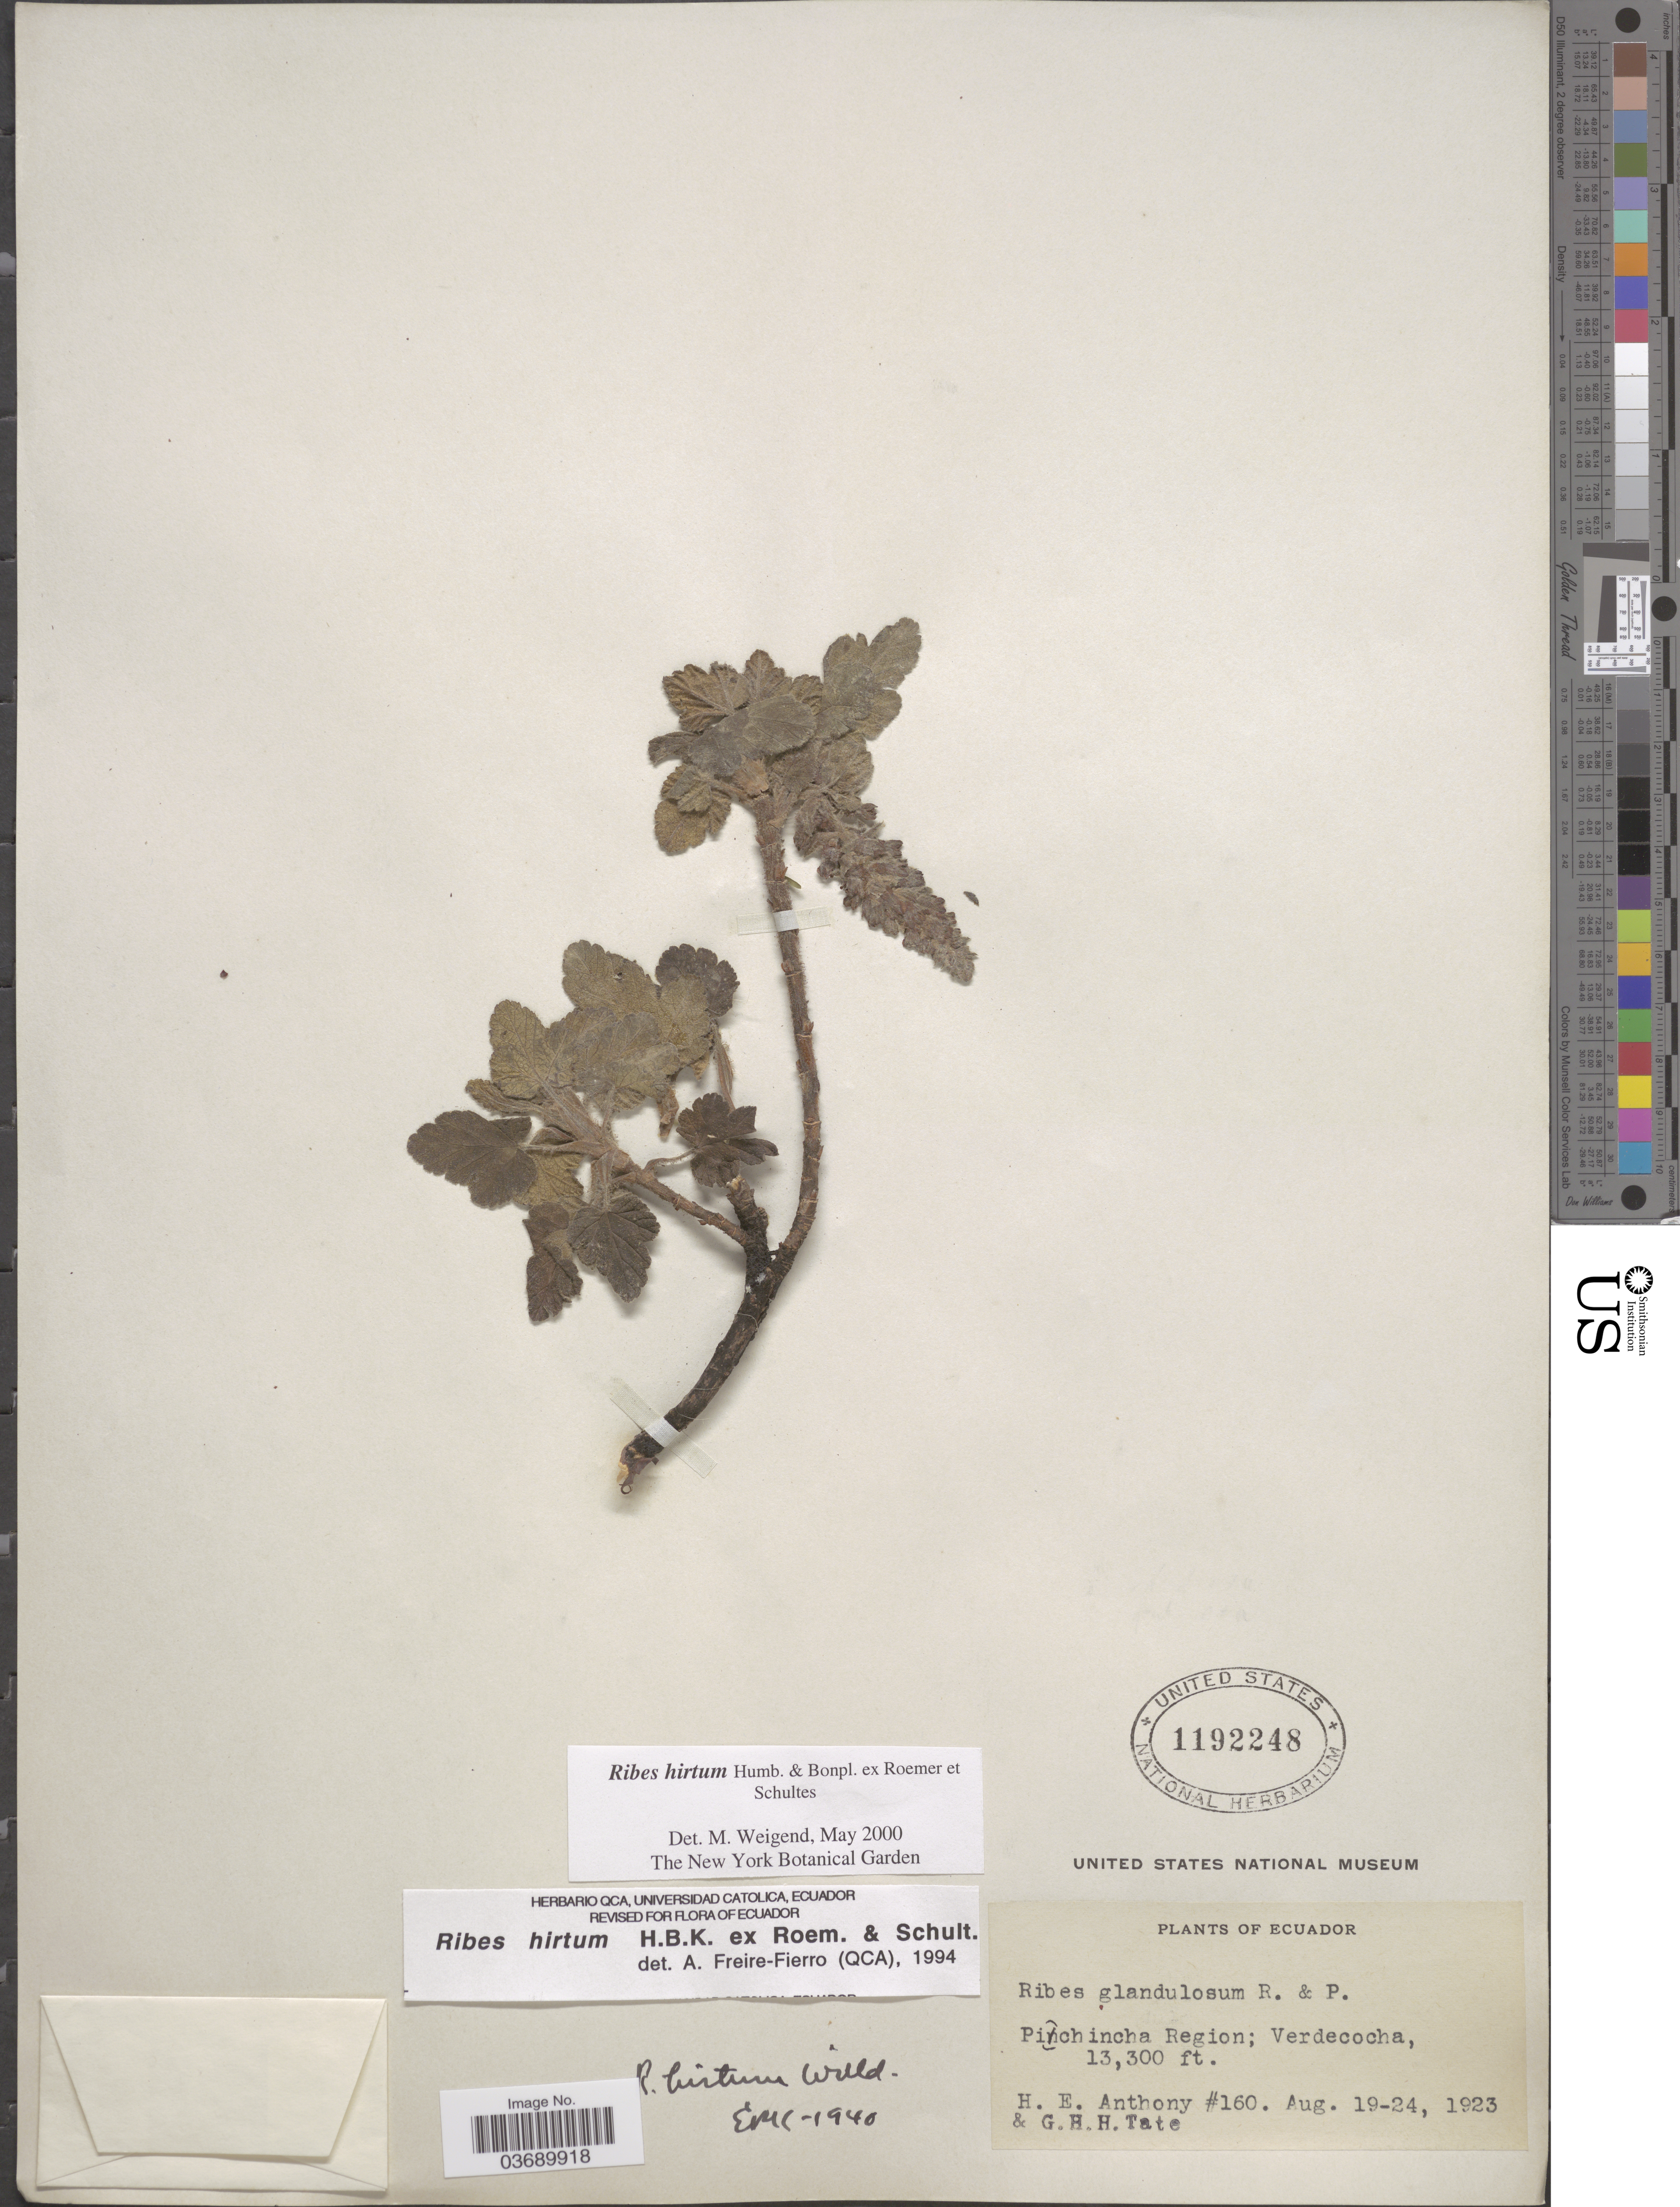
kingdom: Plantae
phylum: Tracheophyta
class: Magnoliopsida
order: Saxifragales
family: Grossulariaceae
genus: Ribes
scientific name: Ribes hirtum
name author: Roem. & Schult.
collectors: H. E. Anthony & G. H. H.Tate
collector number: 160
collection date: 1923-08-19/1923-08-24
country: Ecuador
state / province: Pichincha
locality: Pichincha Region; Verdecocha.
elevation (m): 4054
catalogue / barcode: US 1192248